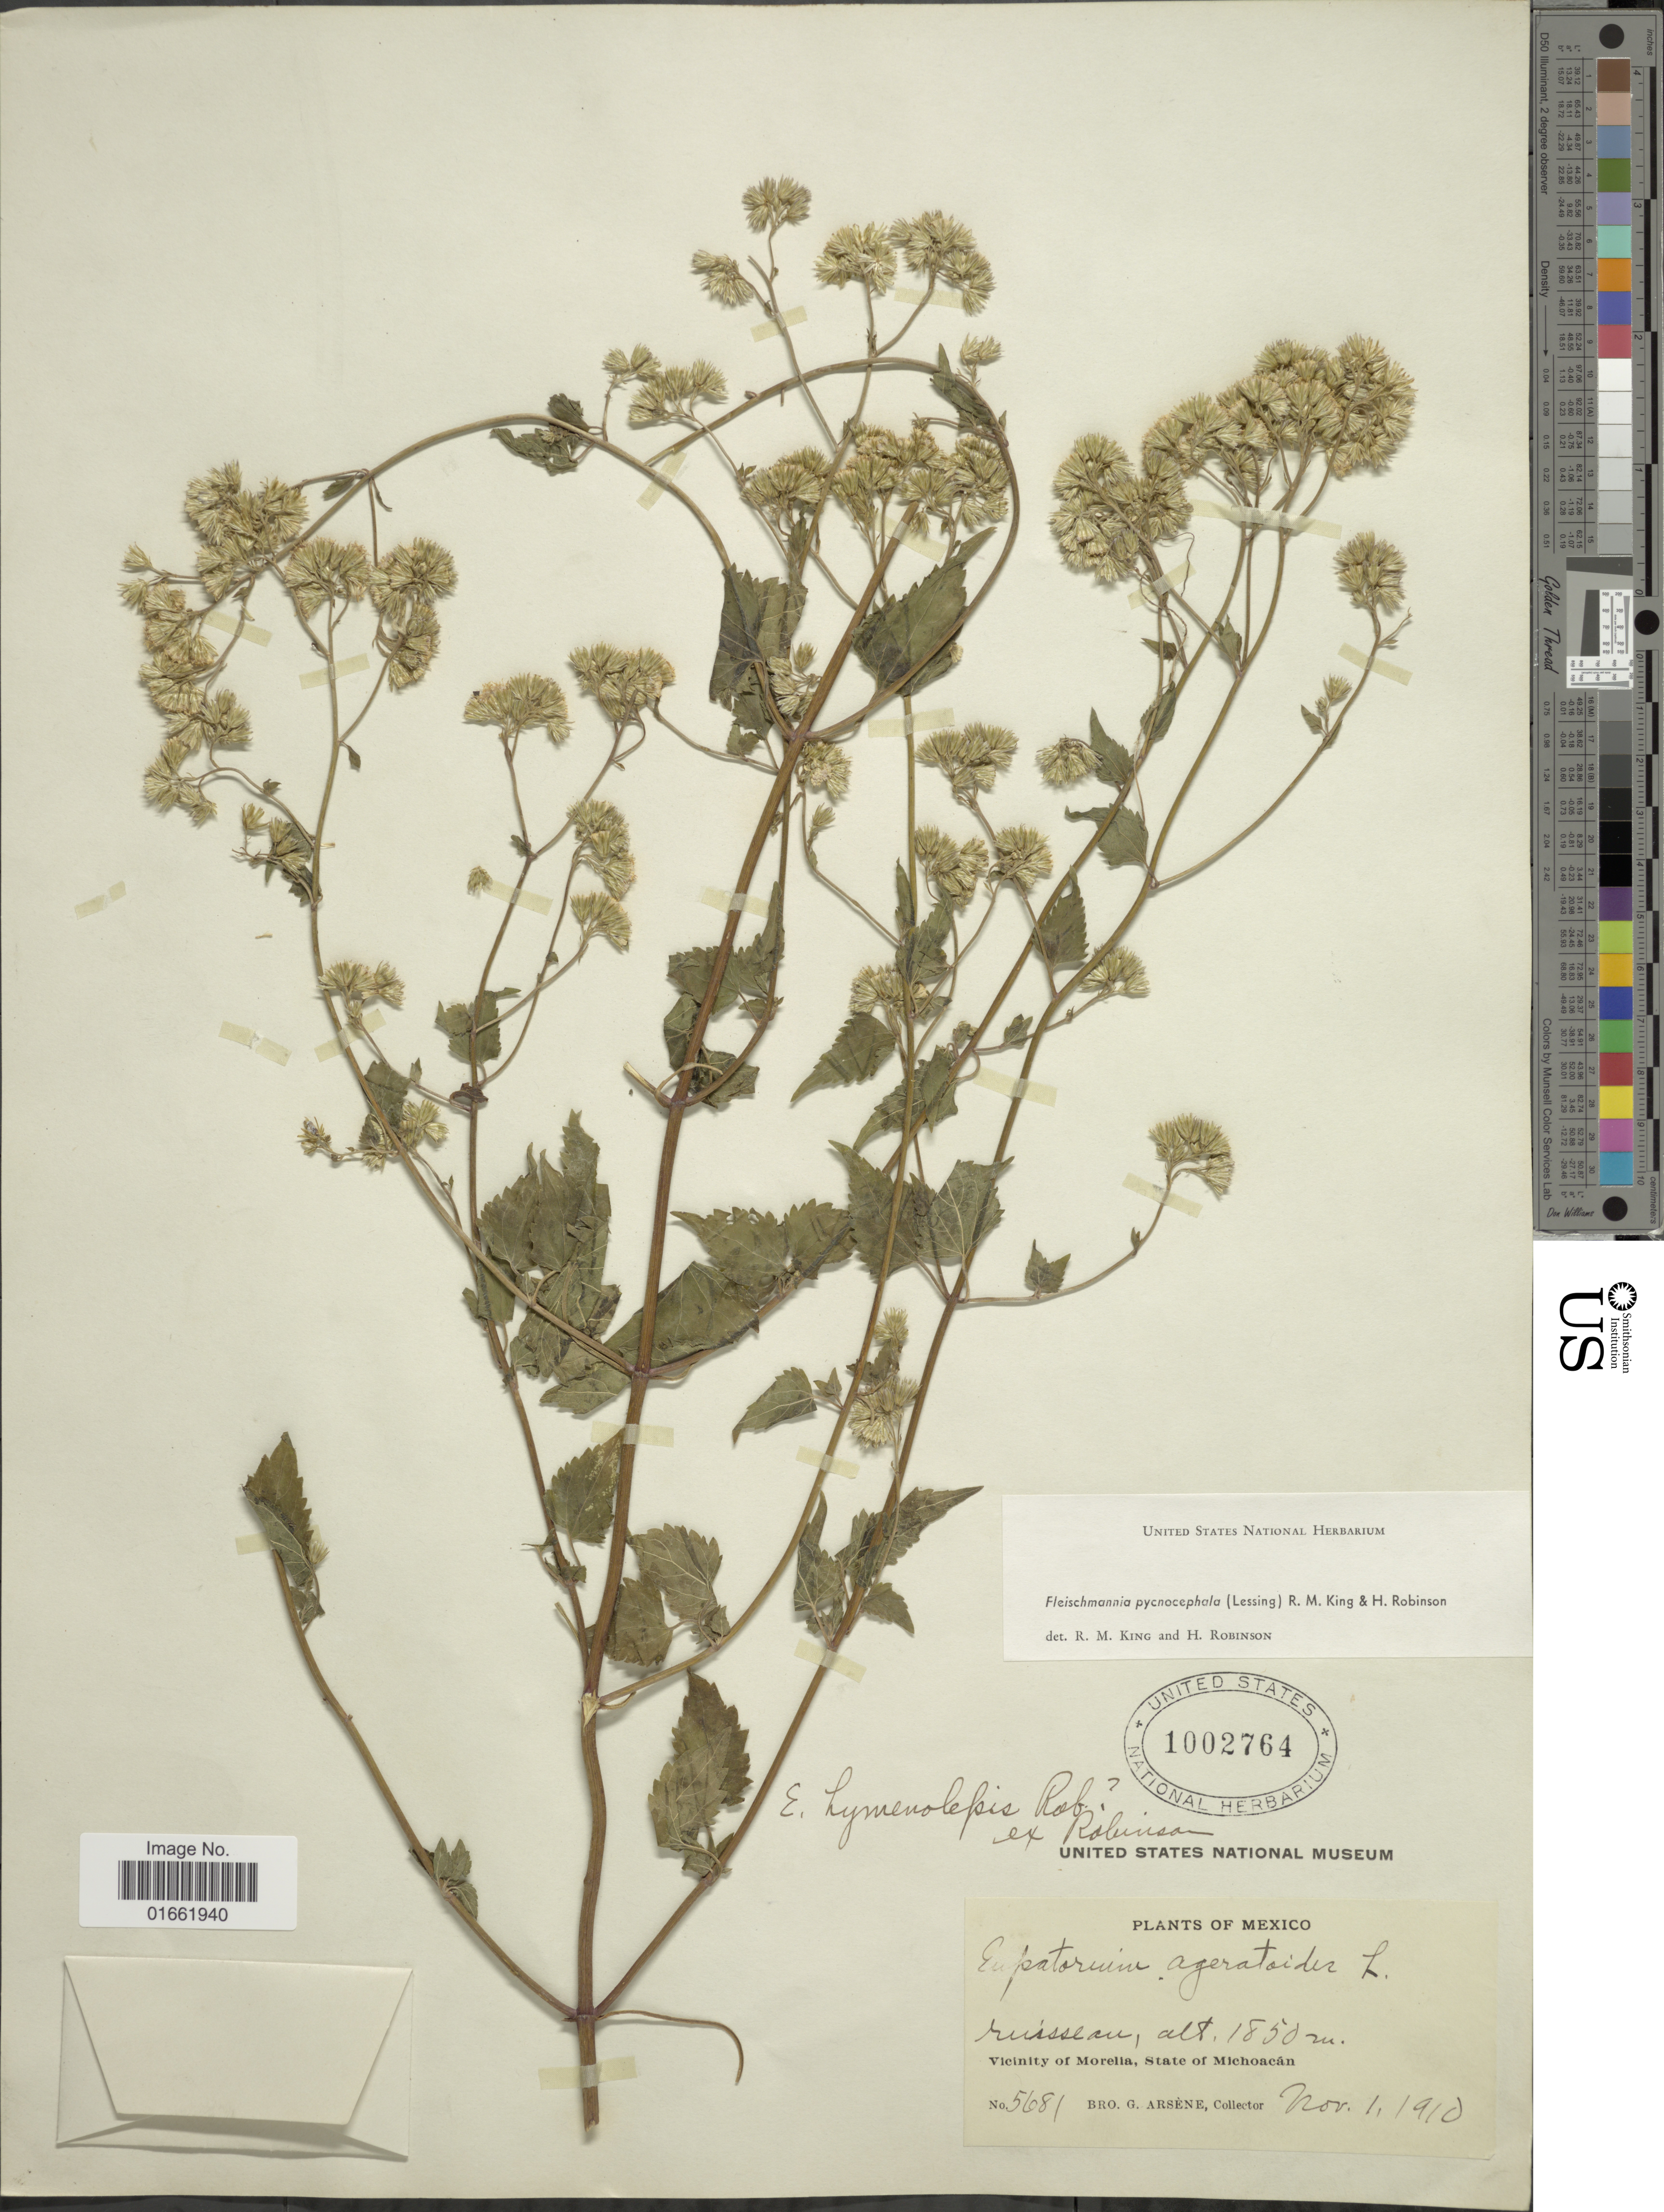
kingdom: Plantae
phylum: Tracheophyta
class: Magnoliopsida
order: Asterales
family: Asteraceae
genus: Fleischmannia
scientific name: Fleischmannia pycnocephala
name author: (Less.) R.M. King & H. Rob.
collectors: Bro. G. Arsène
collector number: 5681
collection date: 1910-11-01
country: Mexico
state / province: Michoacán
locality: Ruisseau. Vicinity of Morelia, State of MMichoacn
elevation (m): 1850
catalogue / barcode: US 1002764